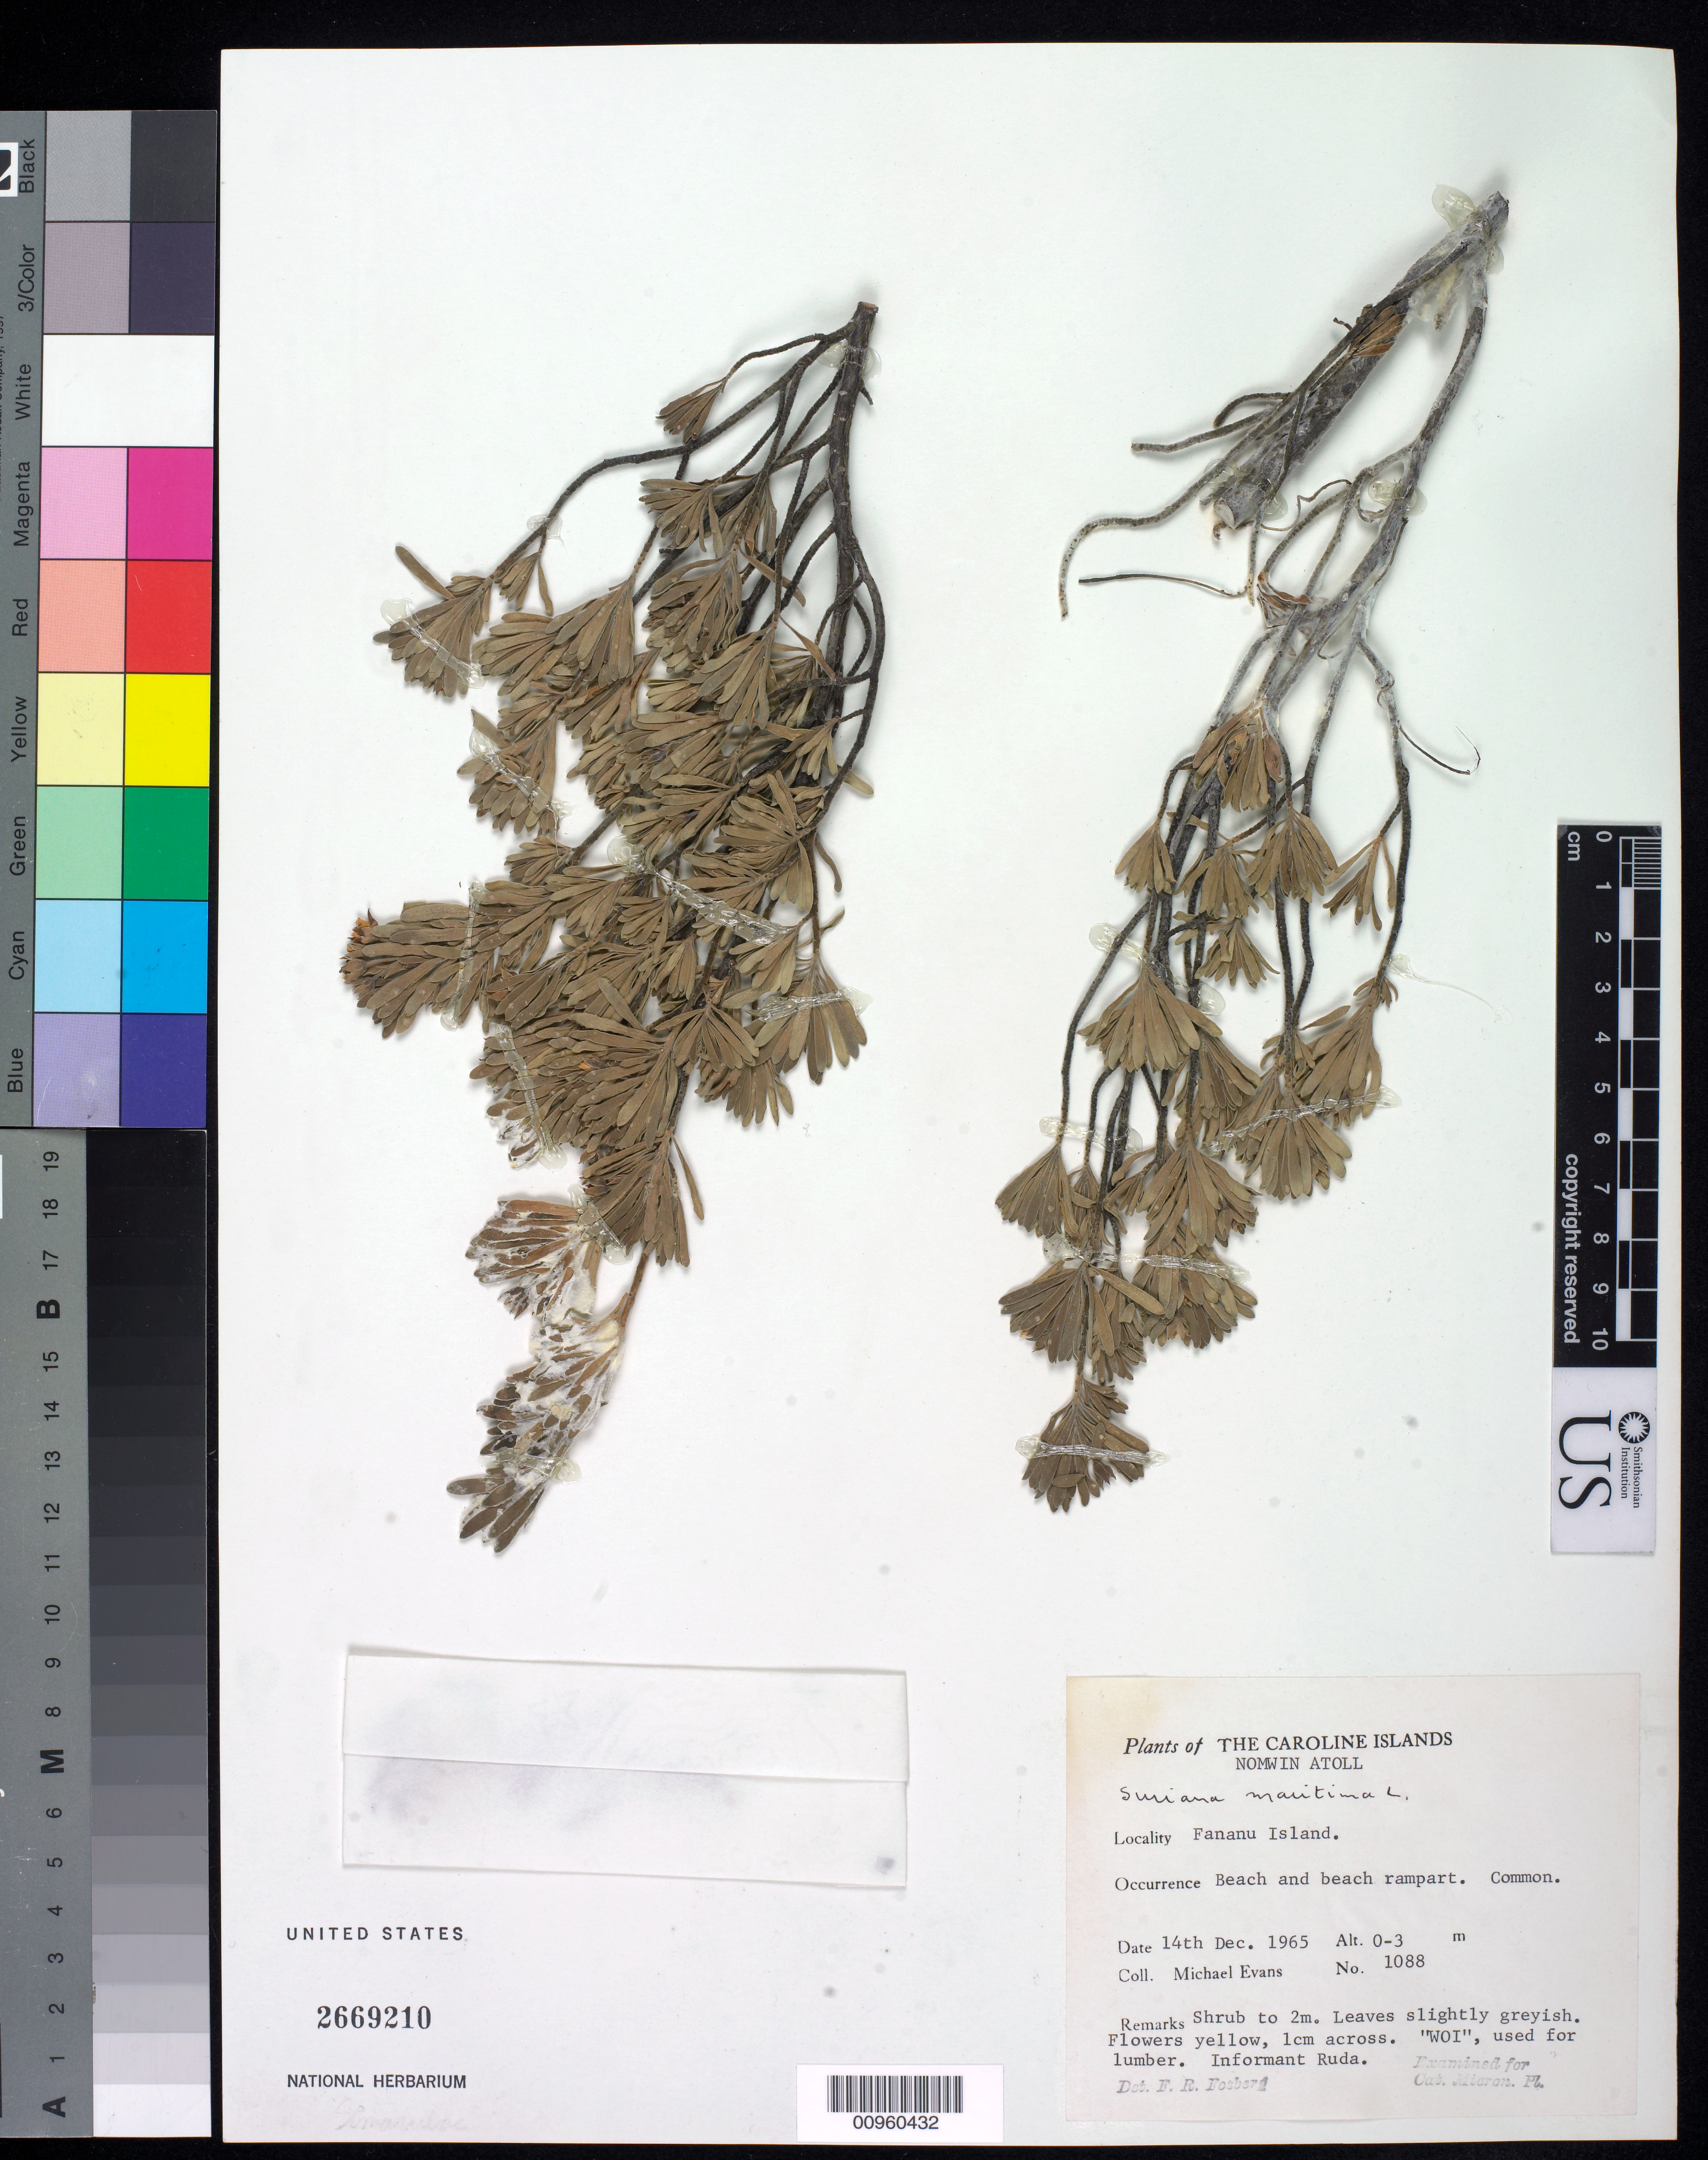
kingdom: Plantae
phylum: Tracheophyta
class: Magnoliopsida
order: Fabales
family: Surianaceae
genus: Suriana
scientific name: Suriana maritima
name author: L.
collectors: M. Evans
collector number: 1088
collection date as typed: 14 Dec 1965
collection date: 1965-12-14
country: Micronesia, Federated States of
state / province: Truk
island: Nomwin Atoll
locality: Fananu Islet, Nomwin Atoll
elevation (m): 0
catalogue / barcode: US 2669210